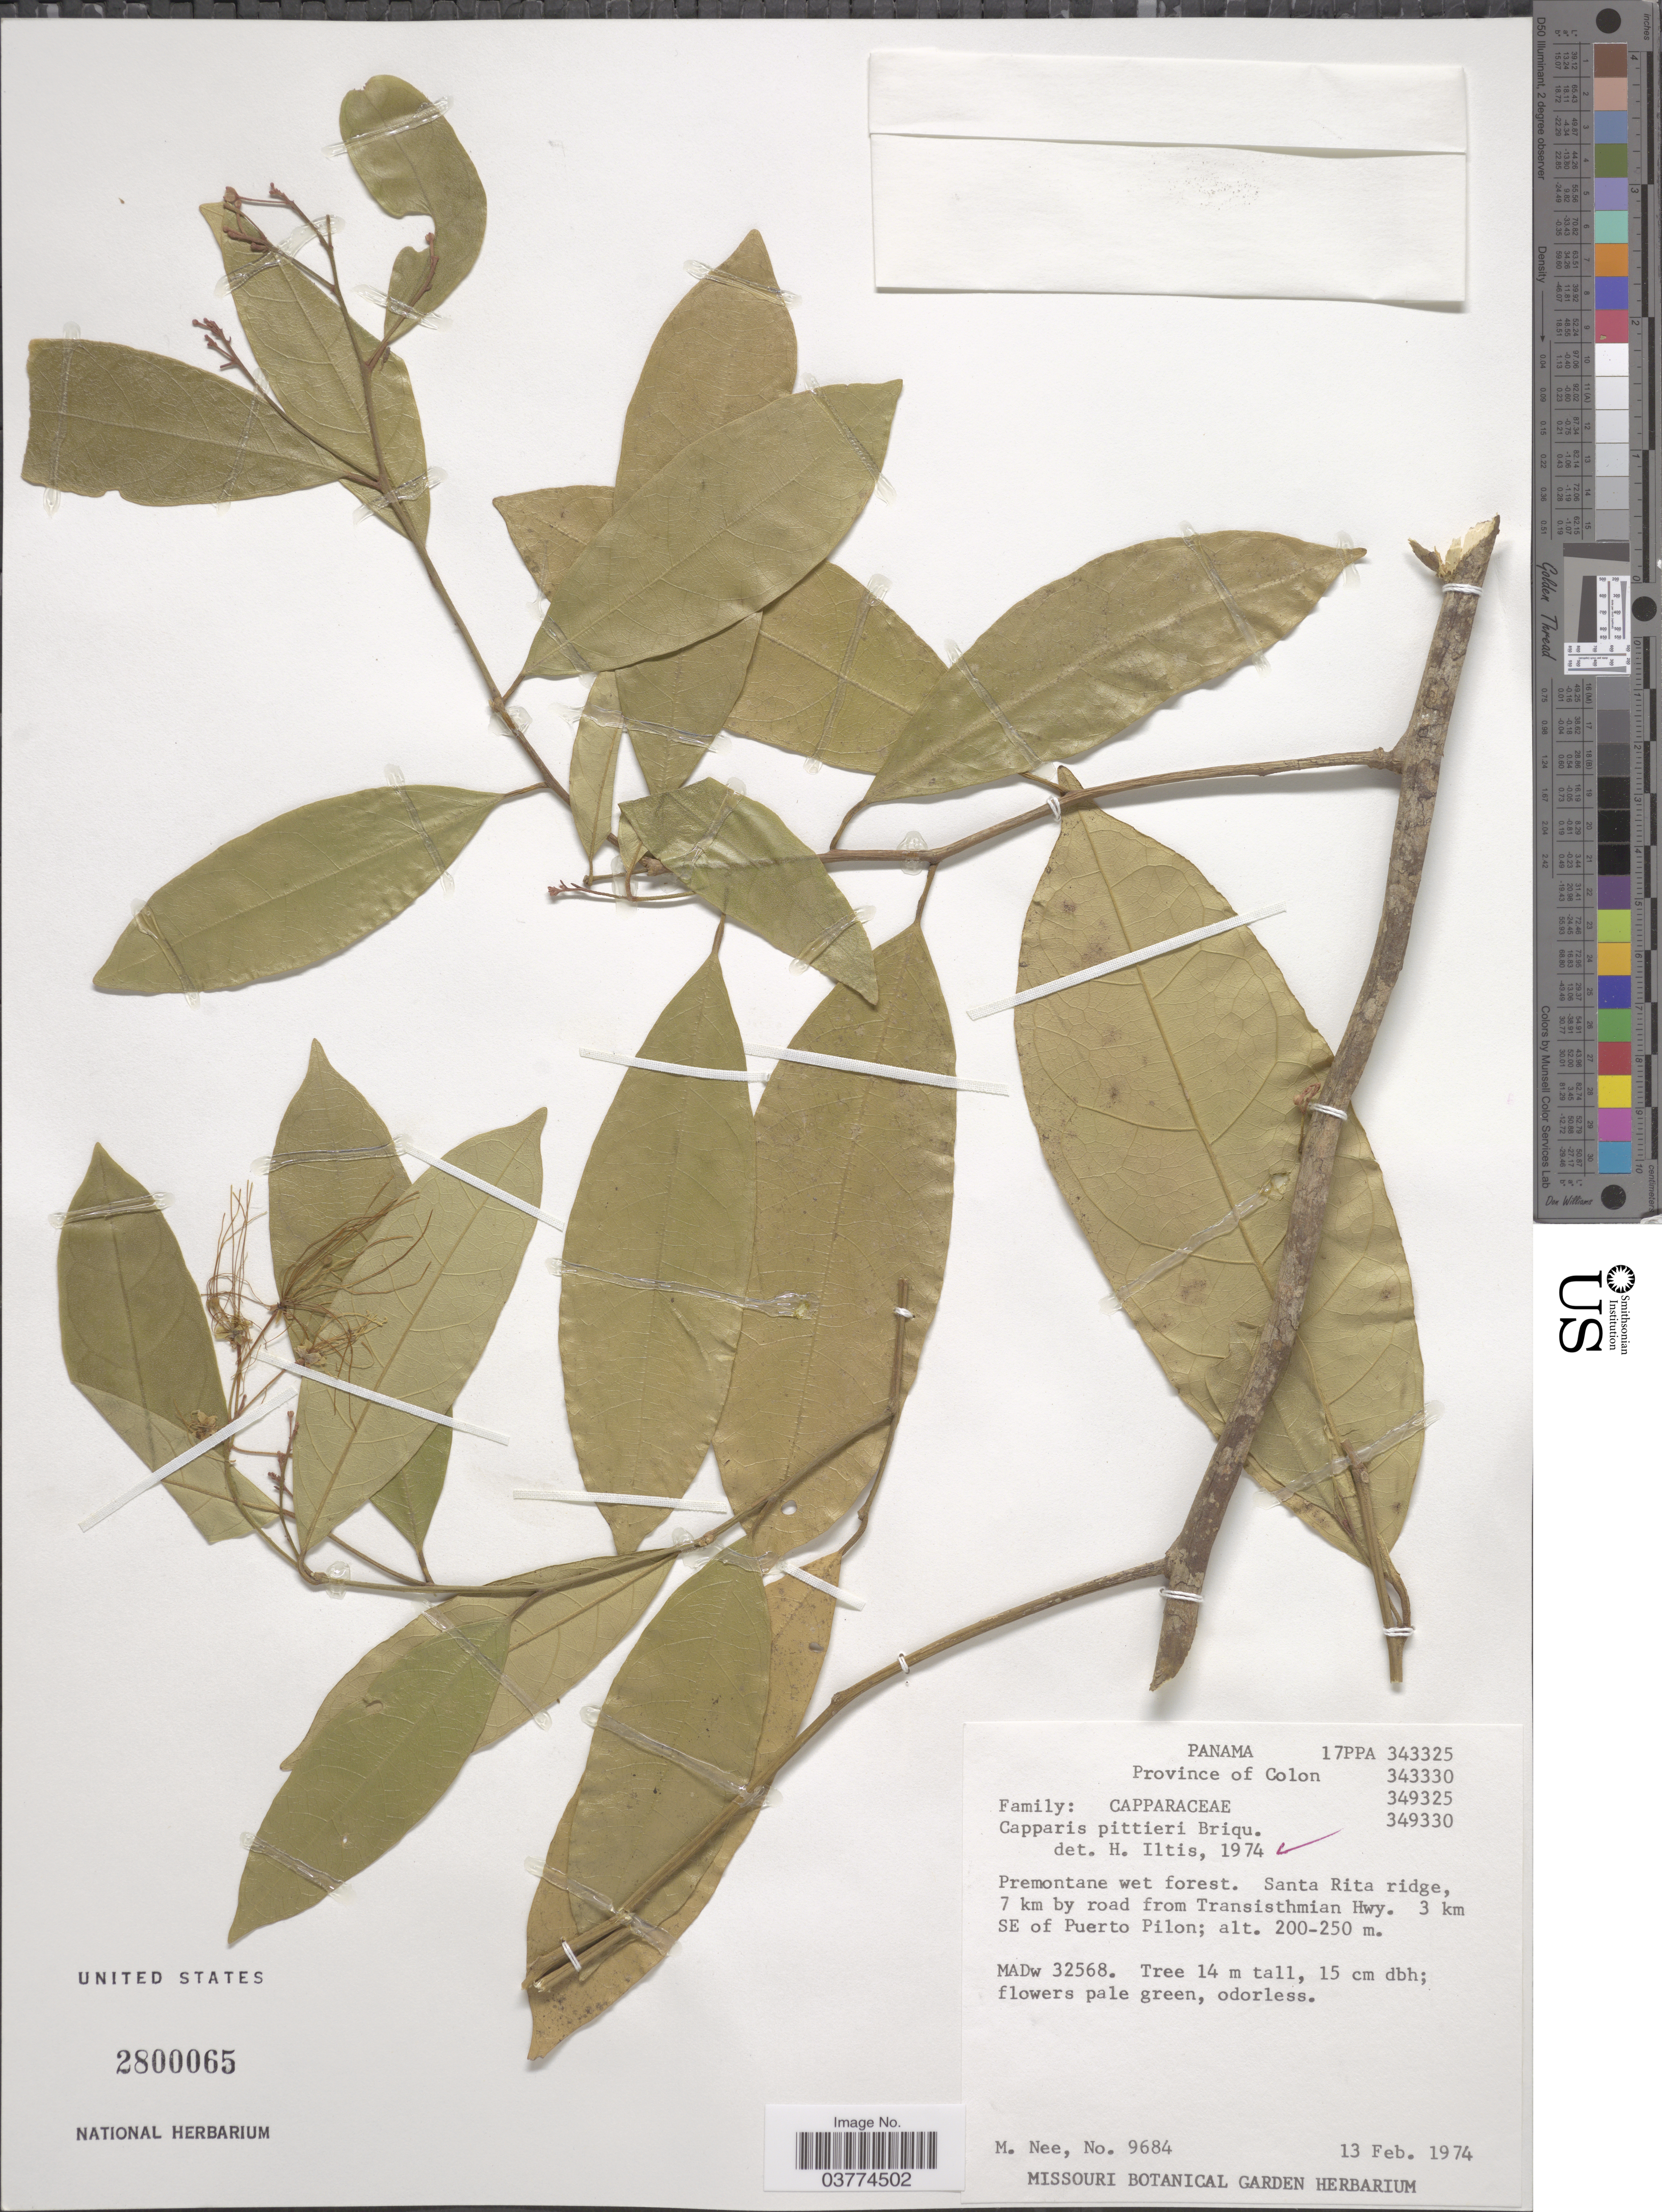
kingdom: Plantae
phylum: Tracheophyta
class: Magnoliopsida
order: Brassicales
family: Capparaceae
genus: Preslianthus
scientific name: Preslianthus pittieri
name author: (Standl.) Cornejo & Iltis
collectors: M. Nee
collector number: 9684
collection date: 1974-02-13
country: Panama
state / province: Colón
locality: Premontane wet forest. Santa Rita ridge, 7 km by road from Transisthmian Hwy. 3 km SE of Puerto Pilon.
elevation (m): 200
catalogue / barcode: US 2800065